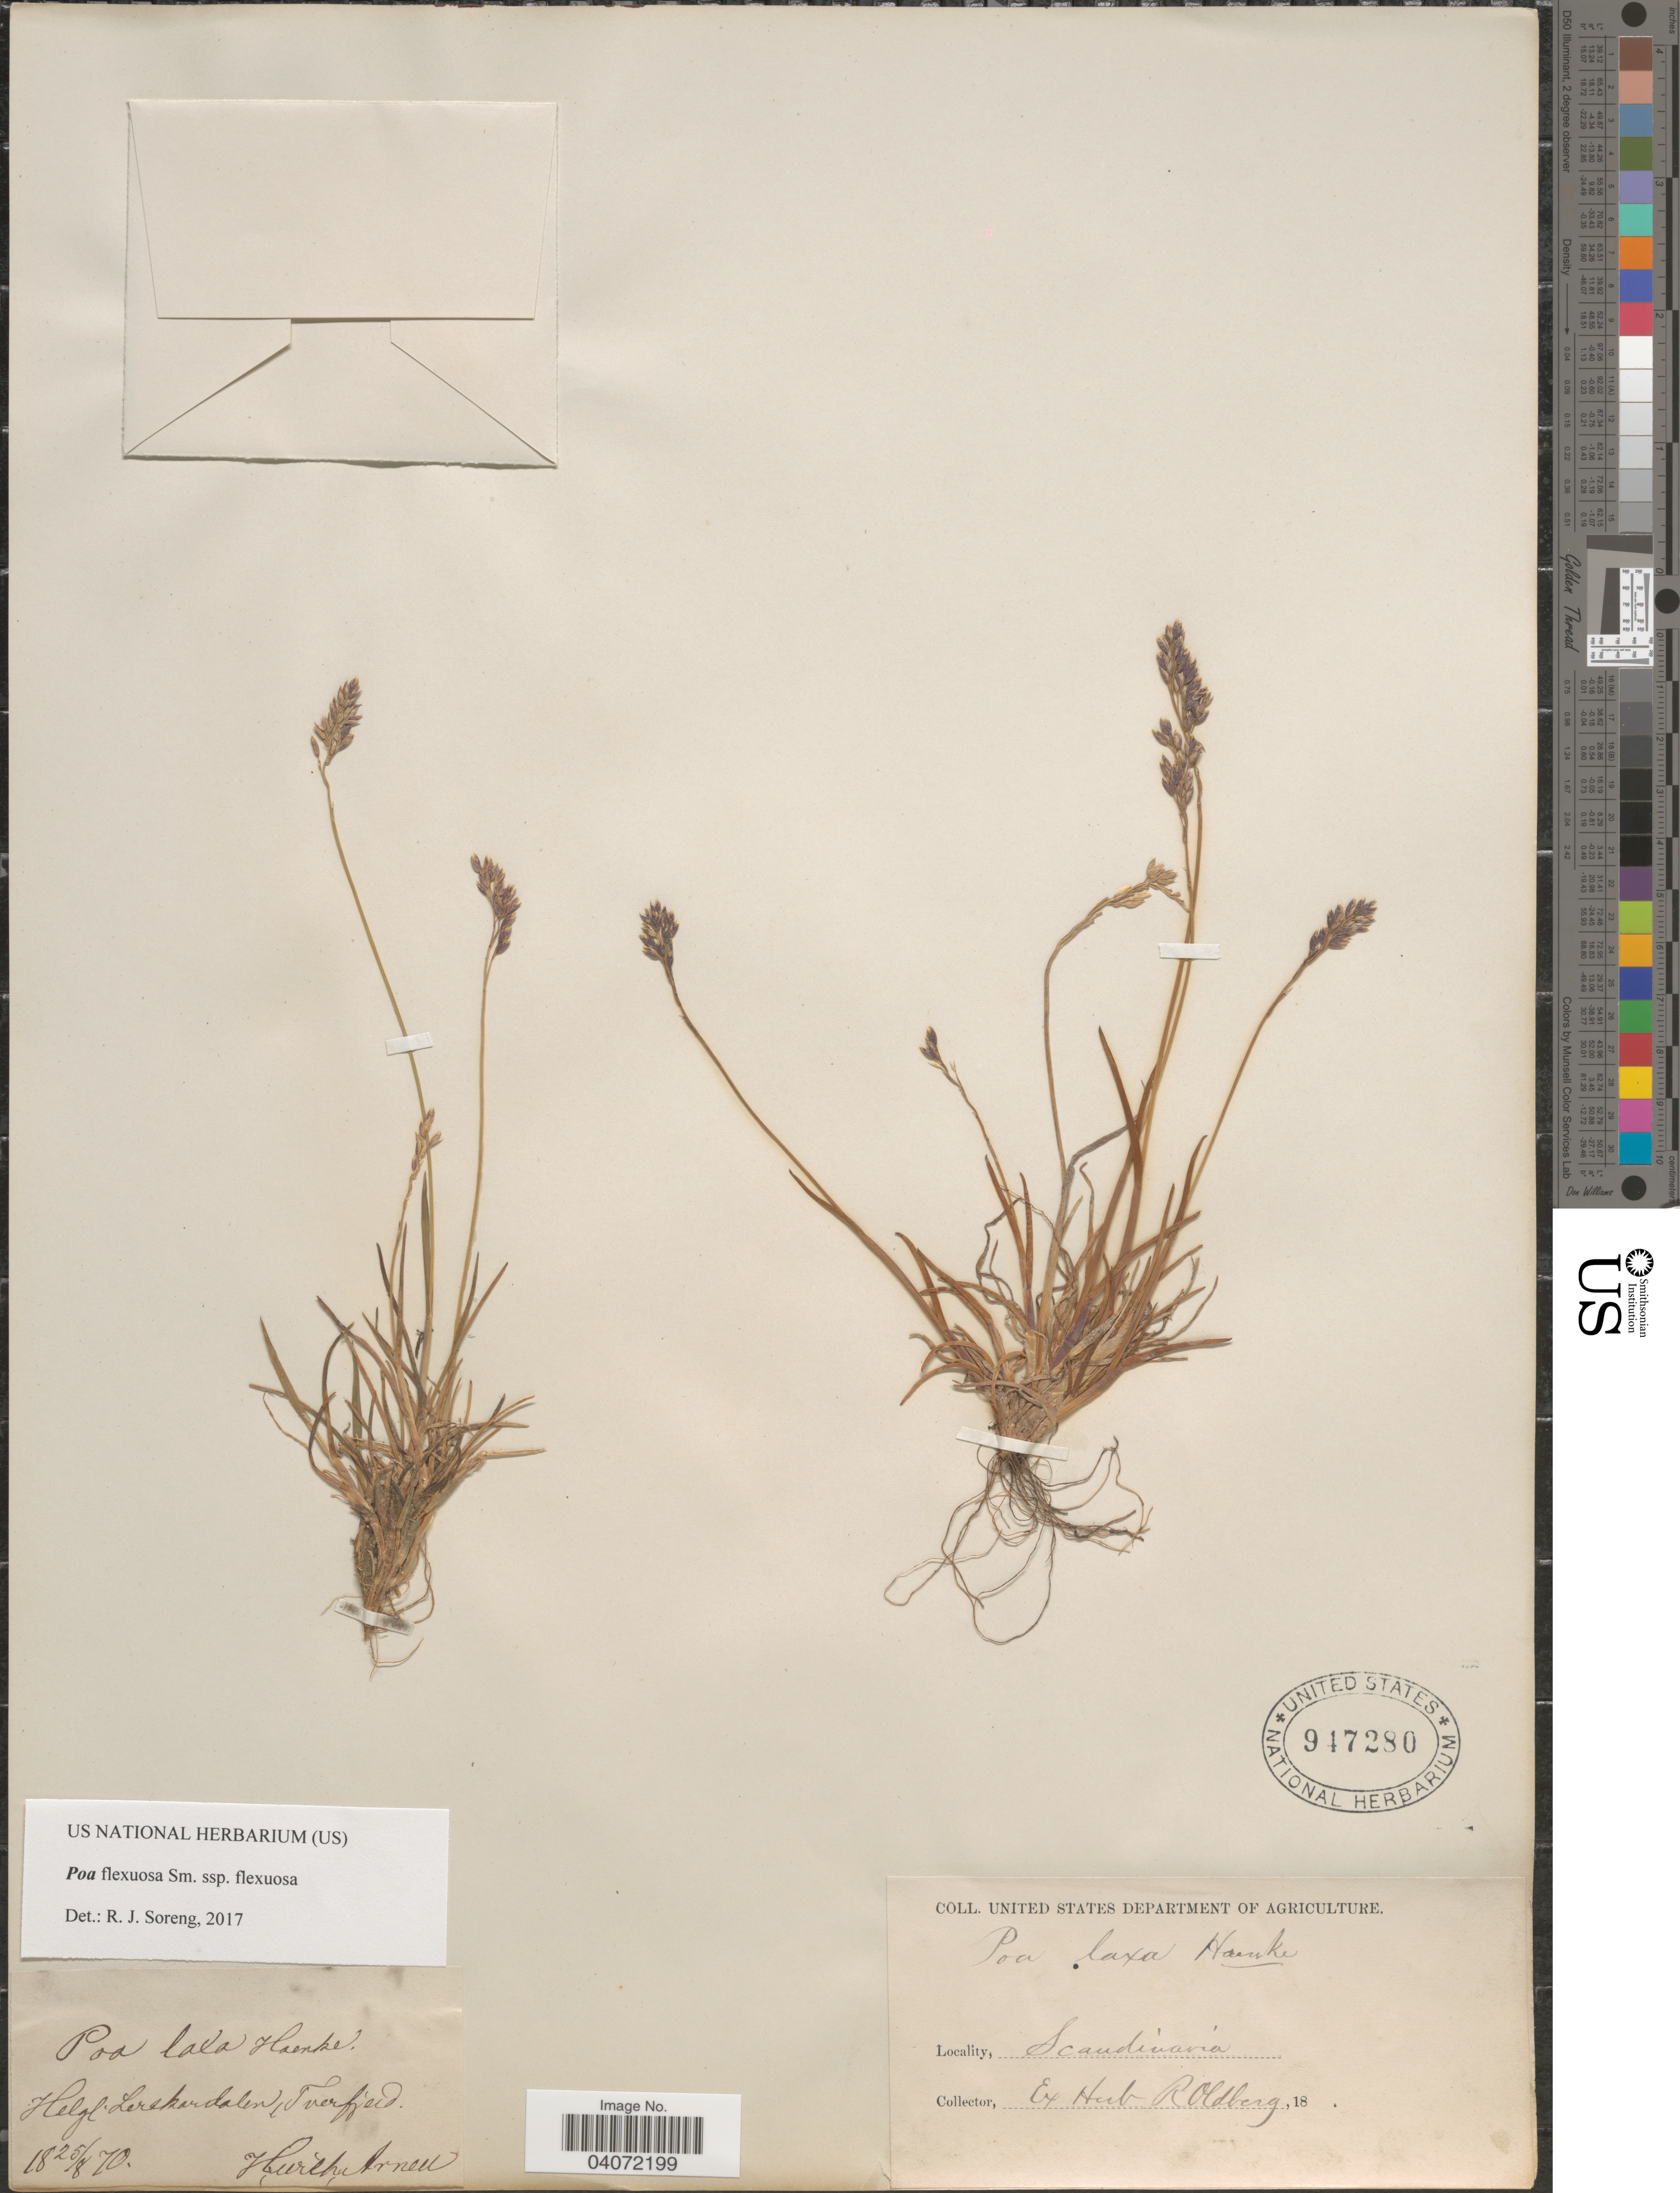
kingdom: Plantae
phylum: Tracheophyta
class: Liliopsida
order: Poales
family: Poaceae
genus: Poa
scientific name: Poa flexuosa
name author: Muhl.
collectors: H. W. Arnell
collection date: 1870-08-25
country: Sweden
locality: Scandinavia. Helgl. Lerekerdalen, Tuerfjeld.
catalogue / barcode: US 947280